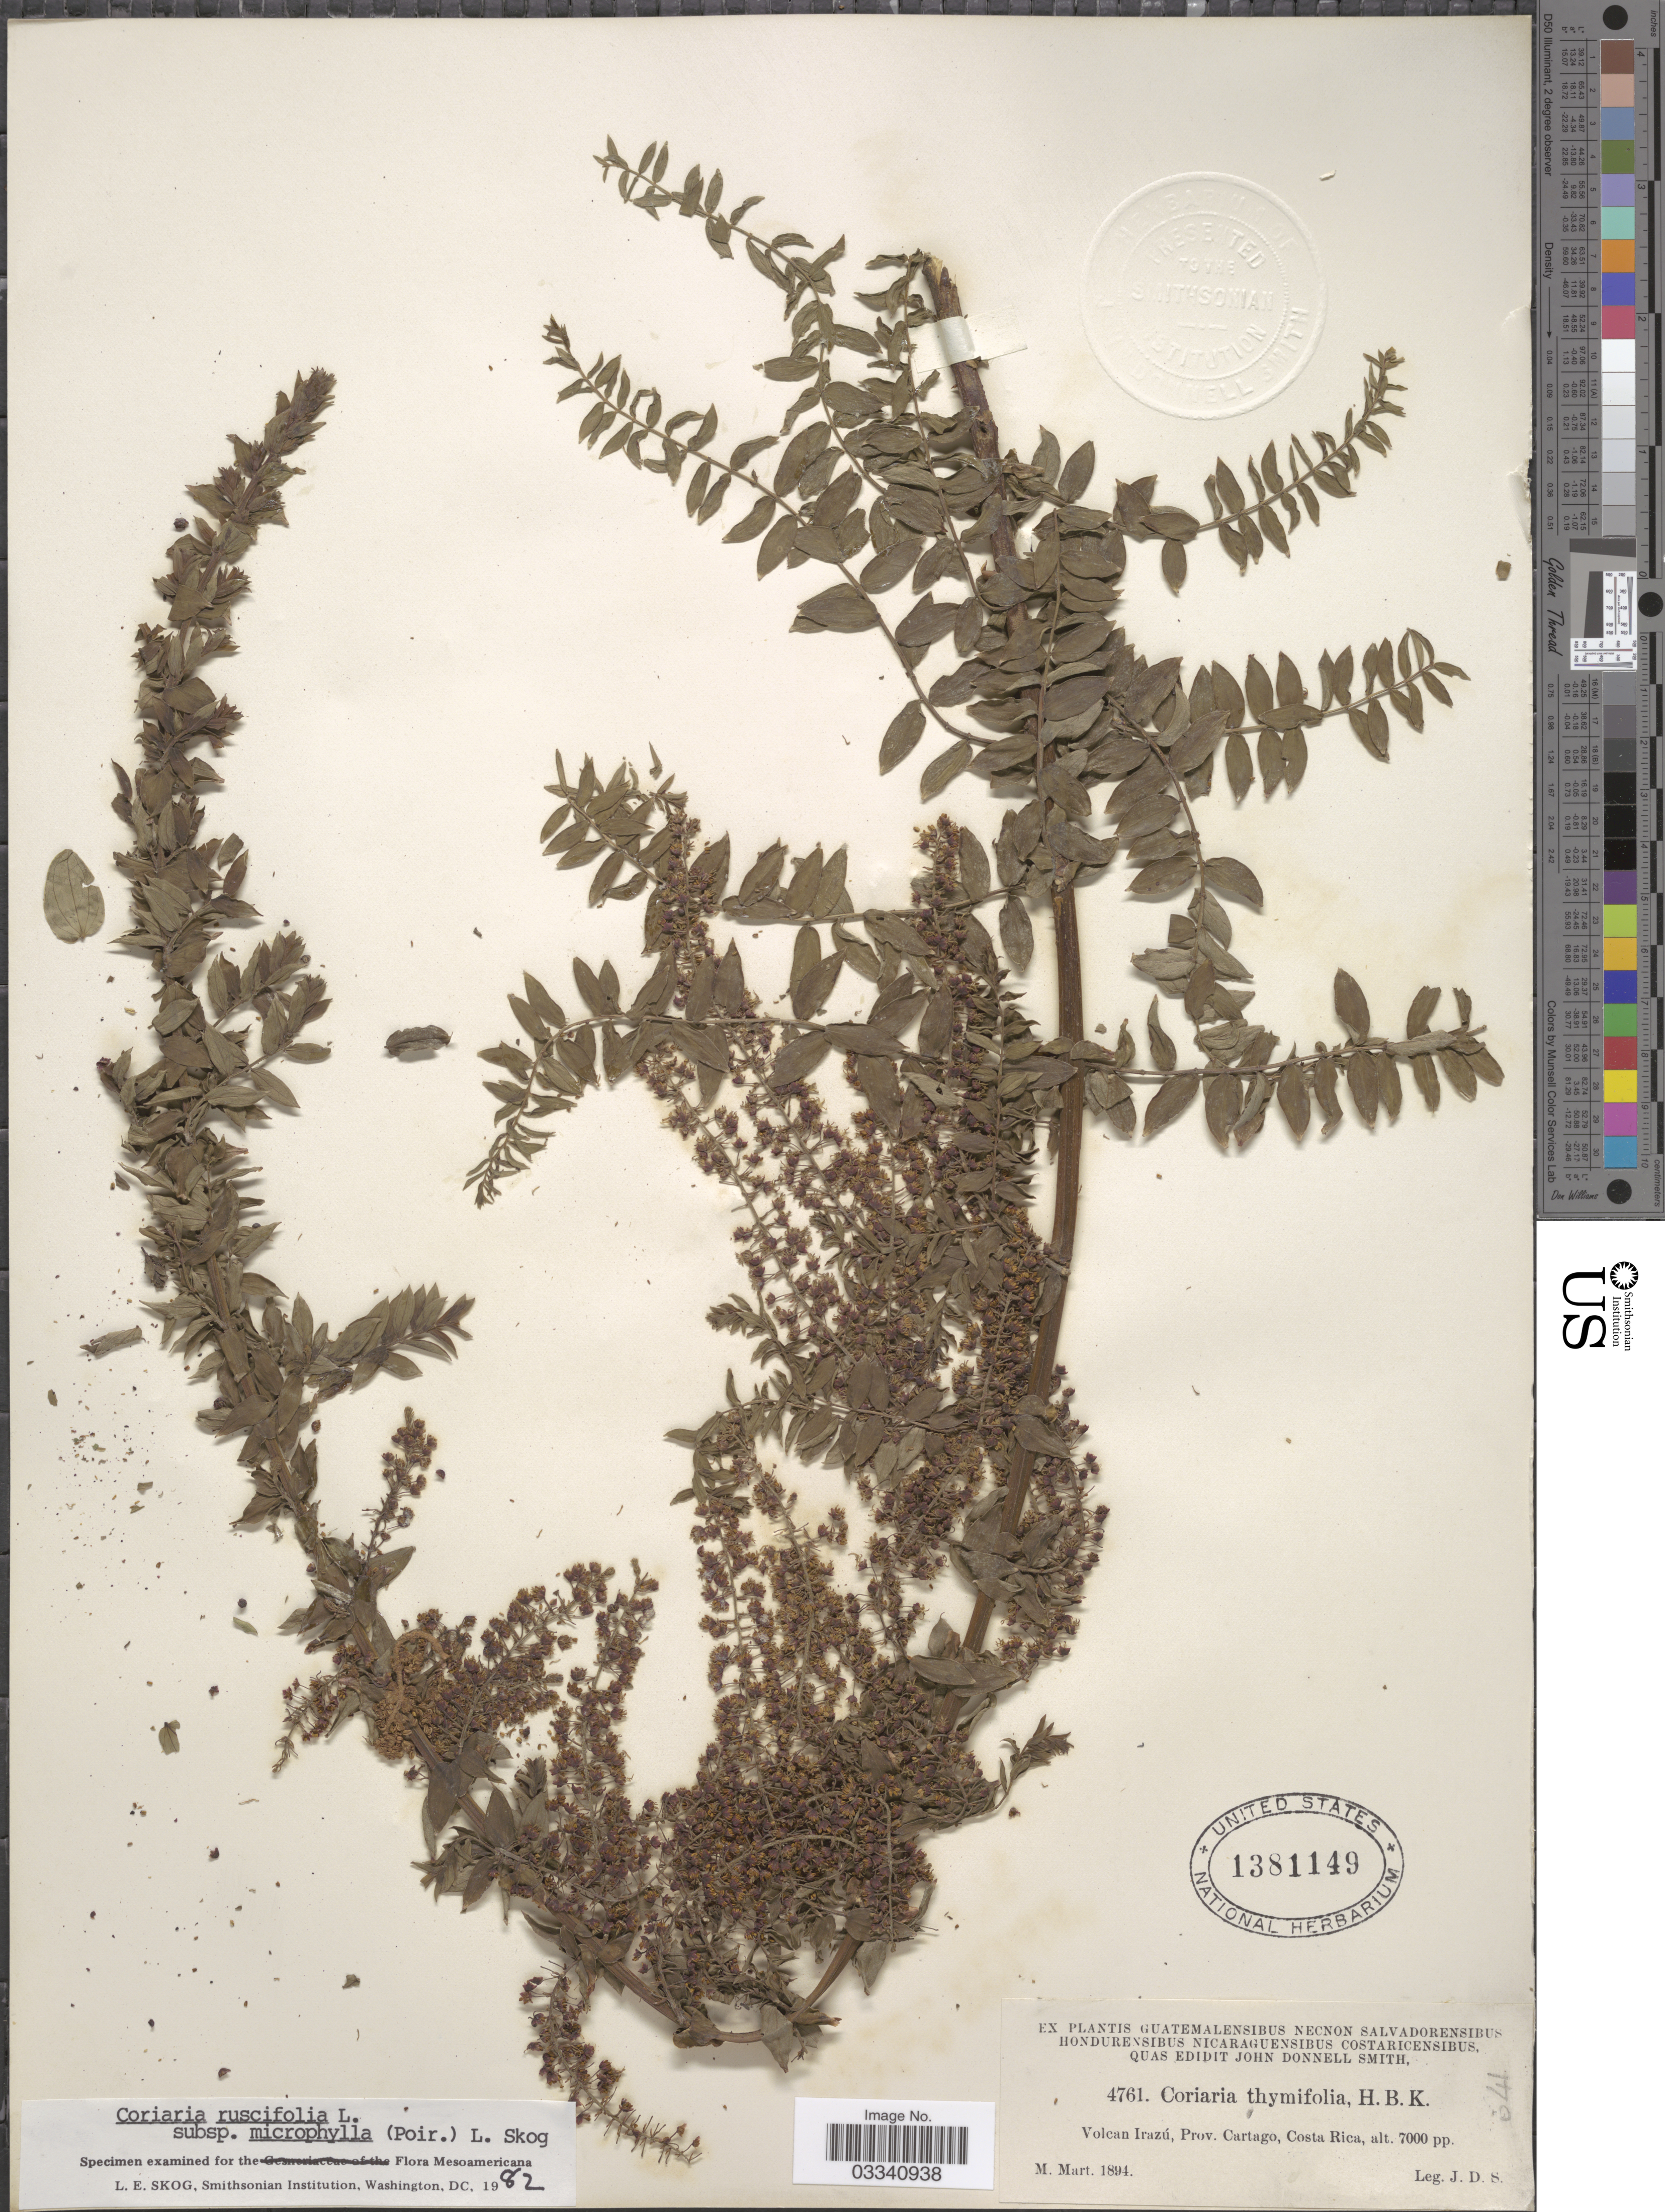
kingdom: Plantae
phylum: Tracheophyta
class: Magnoliopsida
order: Cucurbitales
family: Coriariaceae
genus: Coriaria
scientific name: Coriaria ruscifolia subsp. microphylla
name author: (Poir.) L.E. Skog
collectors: J. Donnell Smith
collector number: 4761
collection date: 1894-03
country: Costa Rica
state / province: Cartago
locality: Volcan Irazú.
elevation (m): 2134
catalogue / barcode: US 1381149